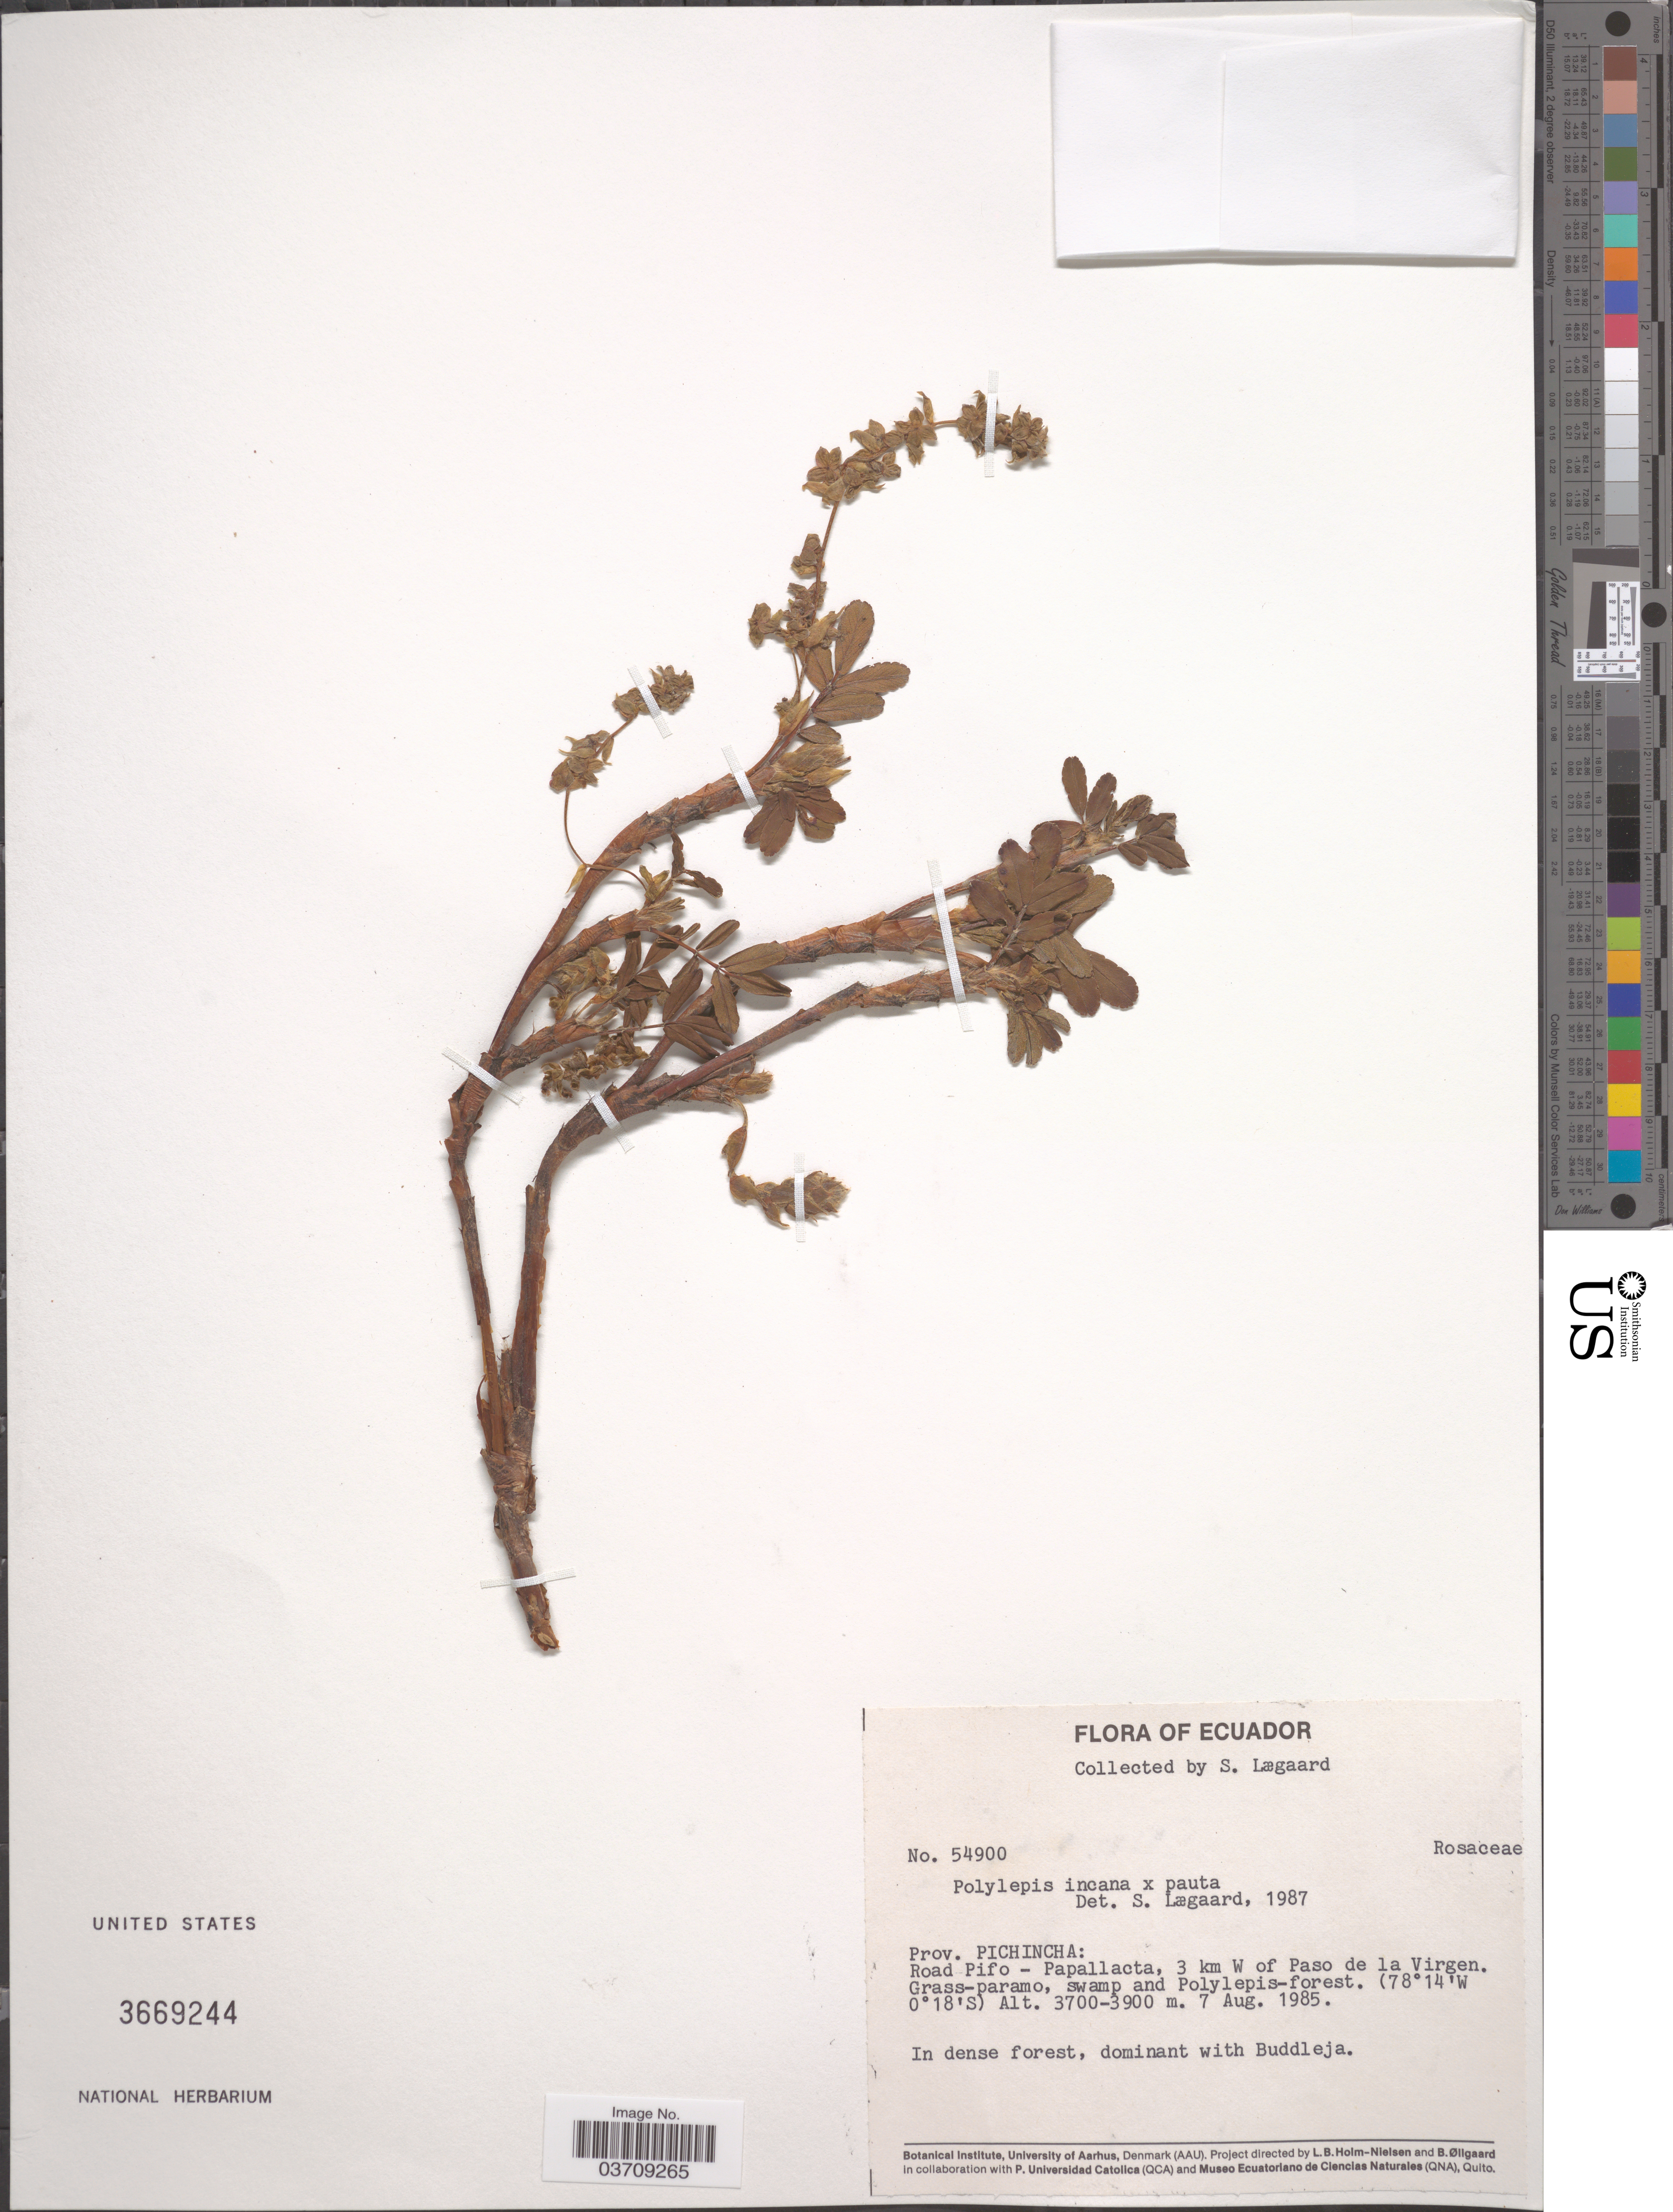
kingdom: Plantae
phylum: Tracheophyta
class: Magnoliopsida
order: Rosales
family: Rosaceae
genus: Polylepis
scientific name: Polylepis incana x P. pauta Hieron.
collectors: S. Lægaard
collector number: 54900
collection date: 1985-08-07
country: Ecuador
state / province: Pichincha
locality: Road Pifo - Papallacta, 3 km W of Paso de la Virgen. Grass-paramo, swamp and Polylepis-forest.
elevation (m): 3700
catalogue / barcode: US 3669244